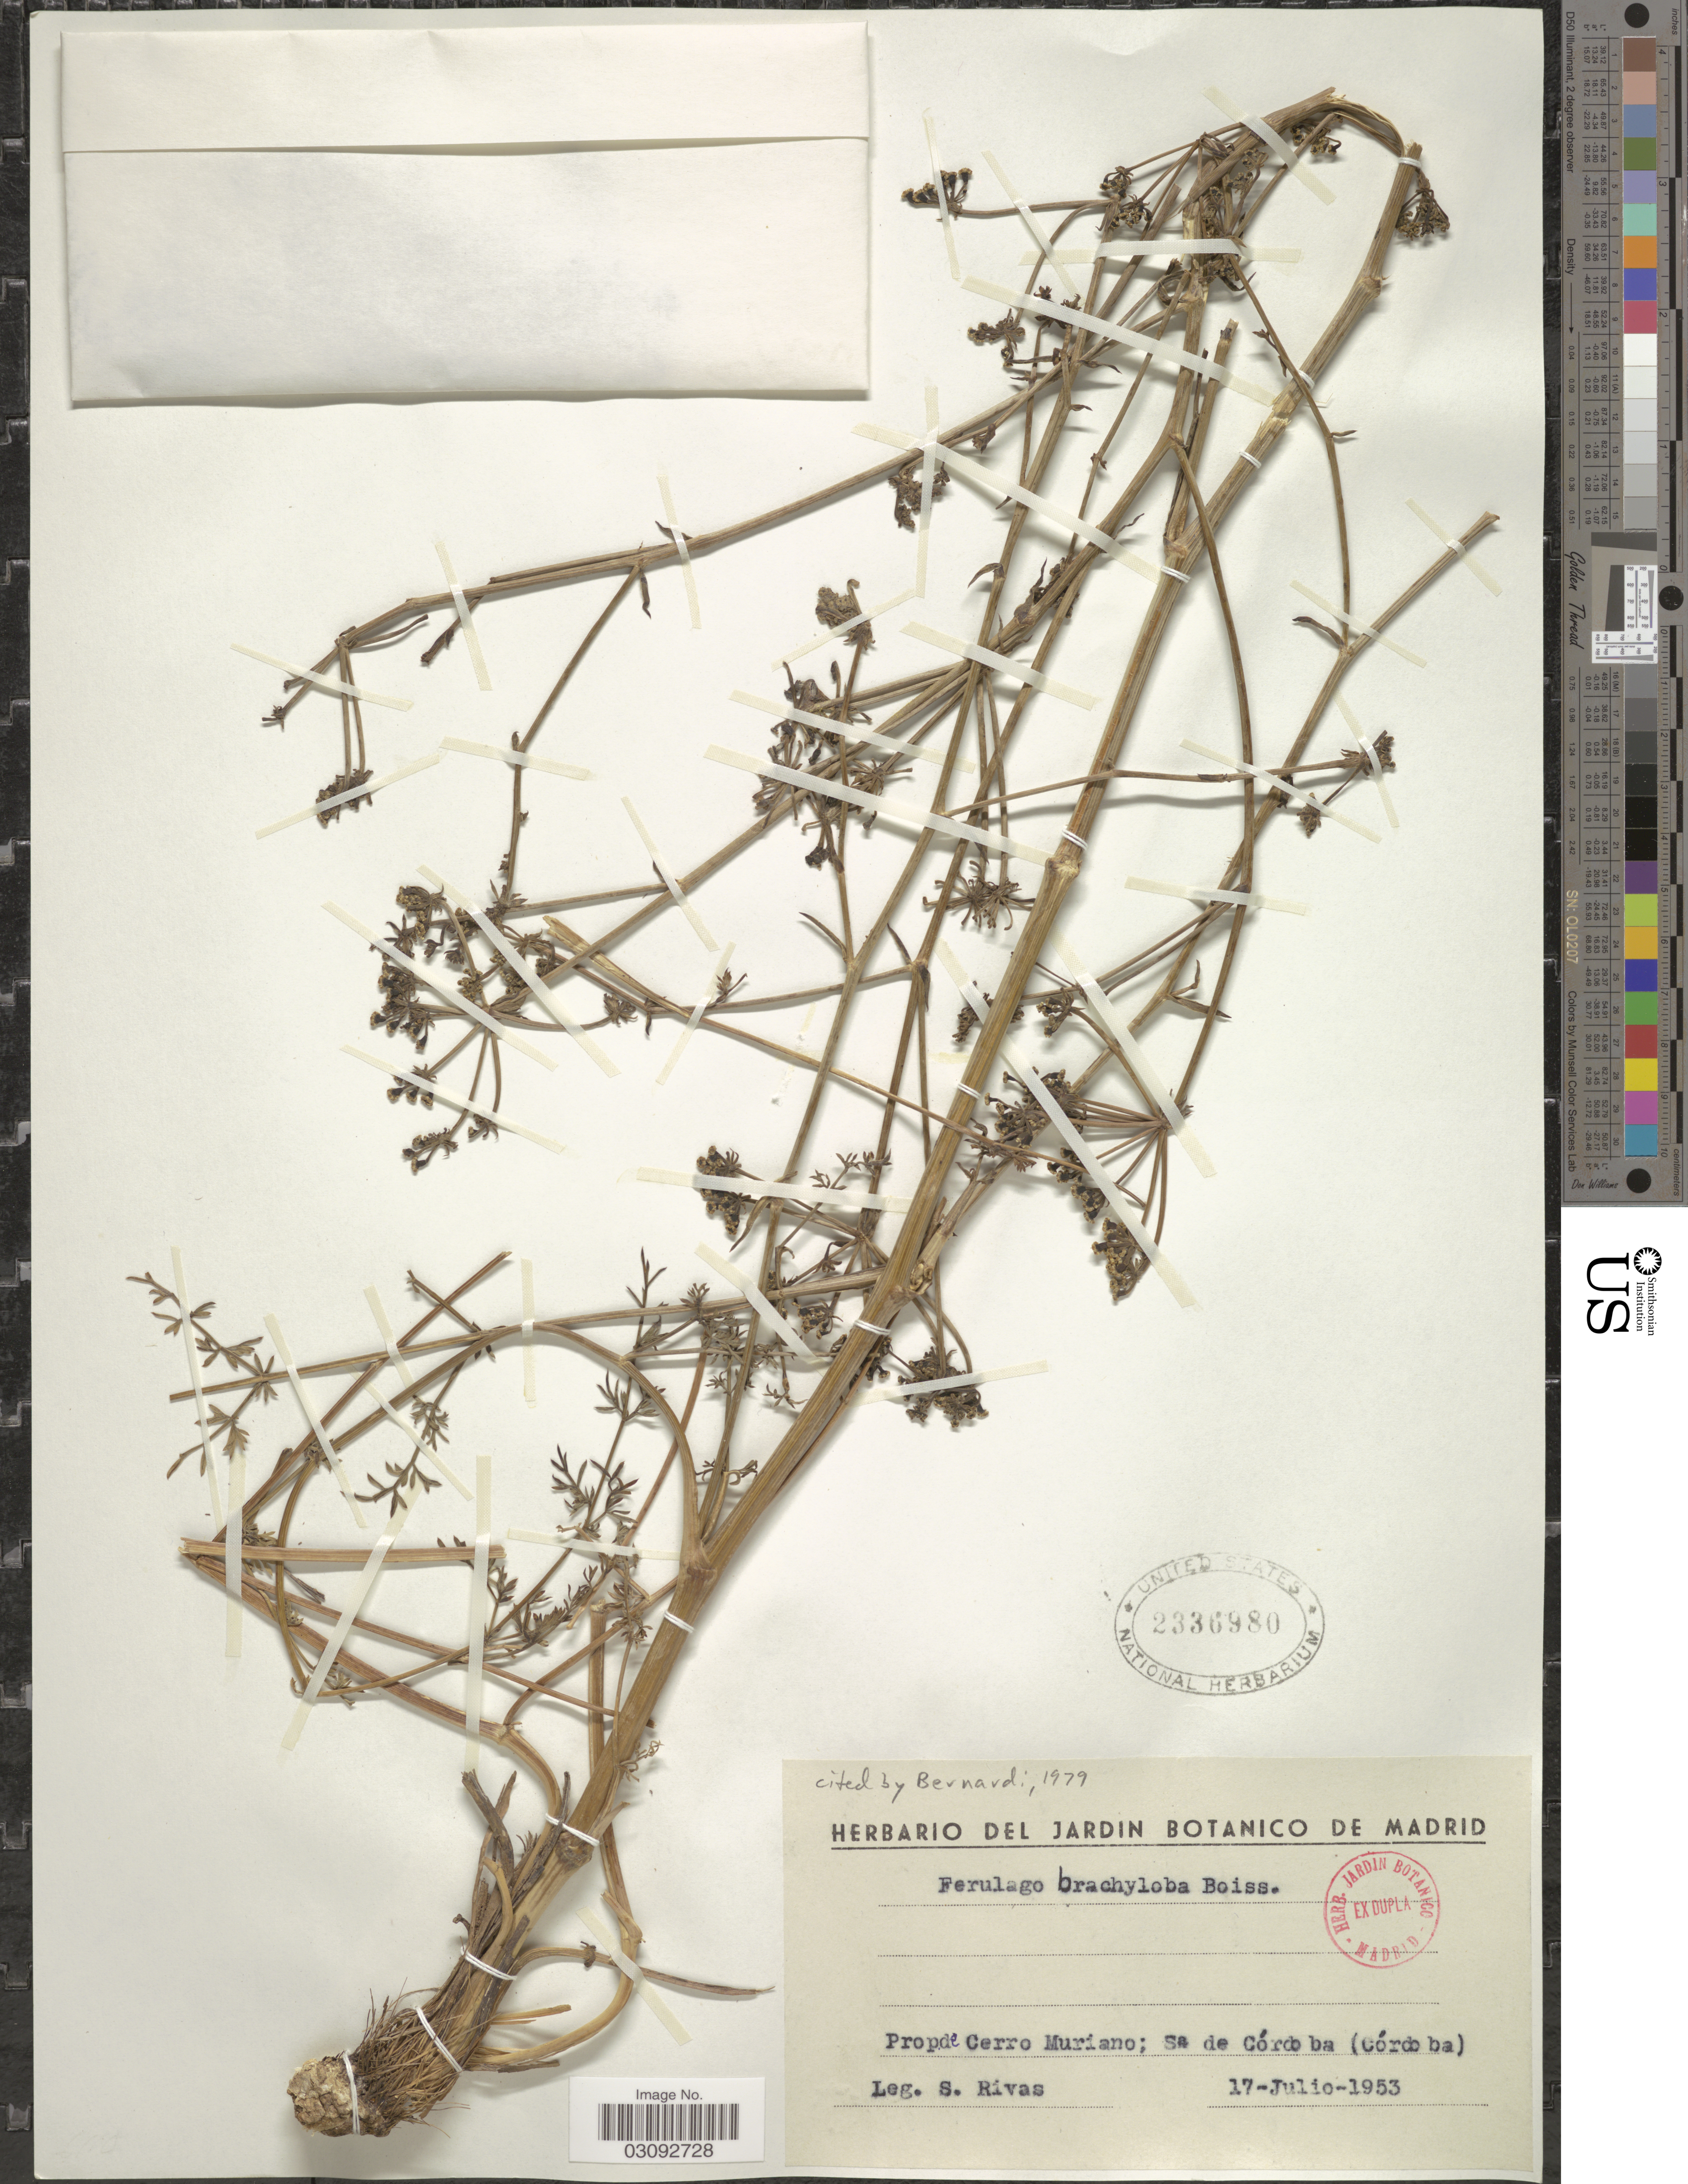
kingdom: Plantae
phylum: Tracheophyta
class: Magnoliopsida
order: Apiales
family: Apiaceae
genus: Ferulago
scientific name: Ferulago brachyloba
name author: Boiss. & Reut.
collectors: S. Rivas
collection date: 1953-07-17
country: Spain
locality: Propde Cerro Muriano: Sa de Córdoba (Córdoba).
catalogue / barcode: US 2336980